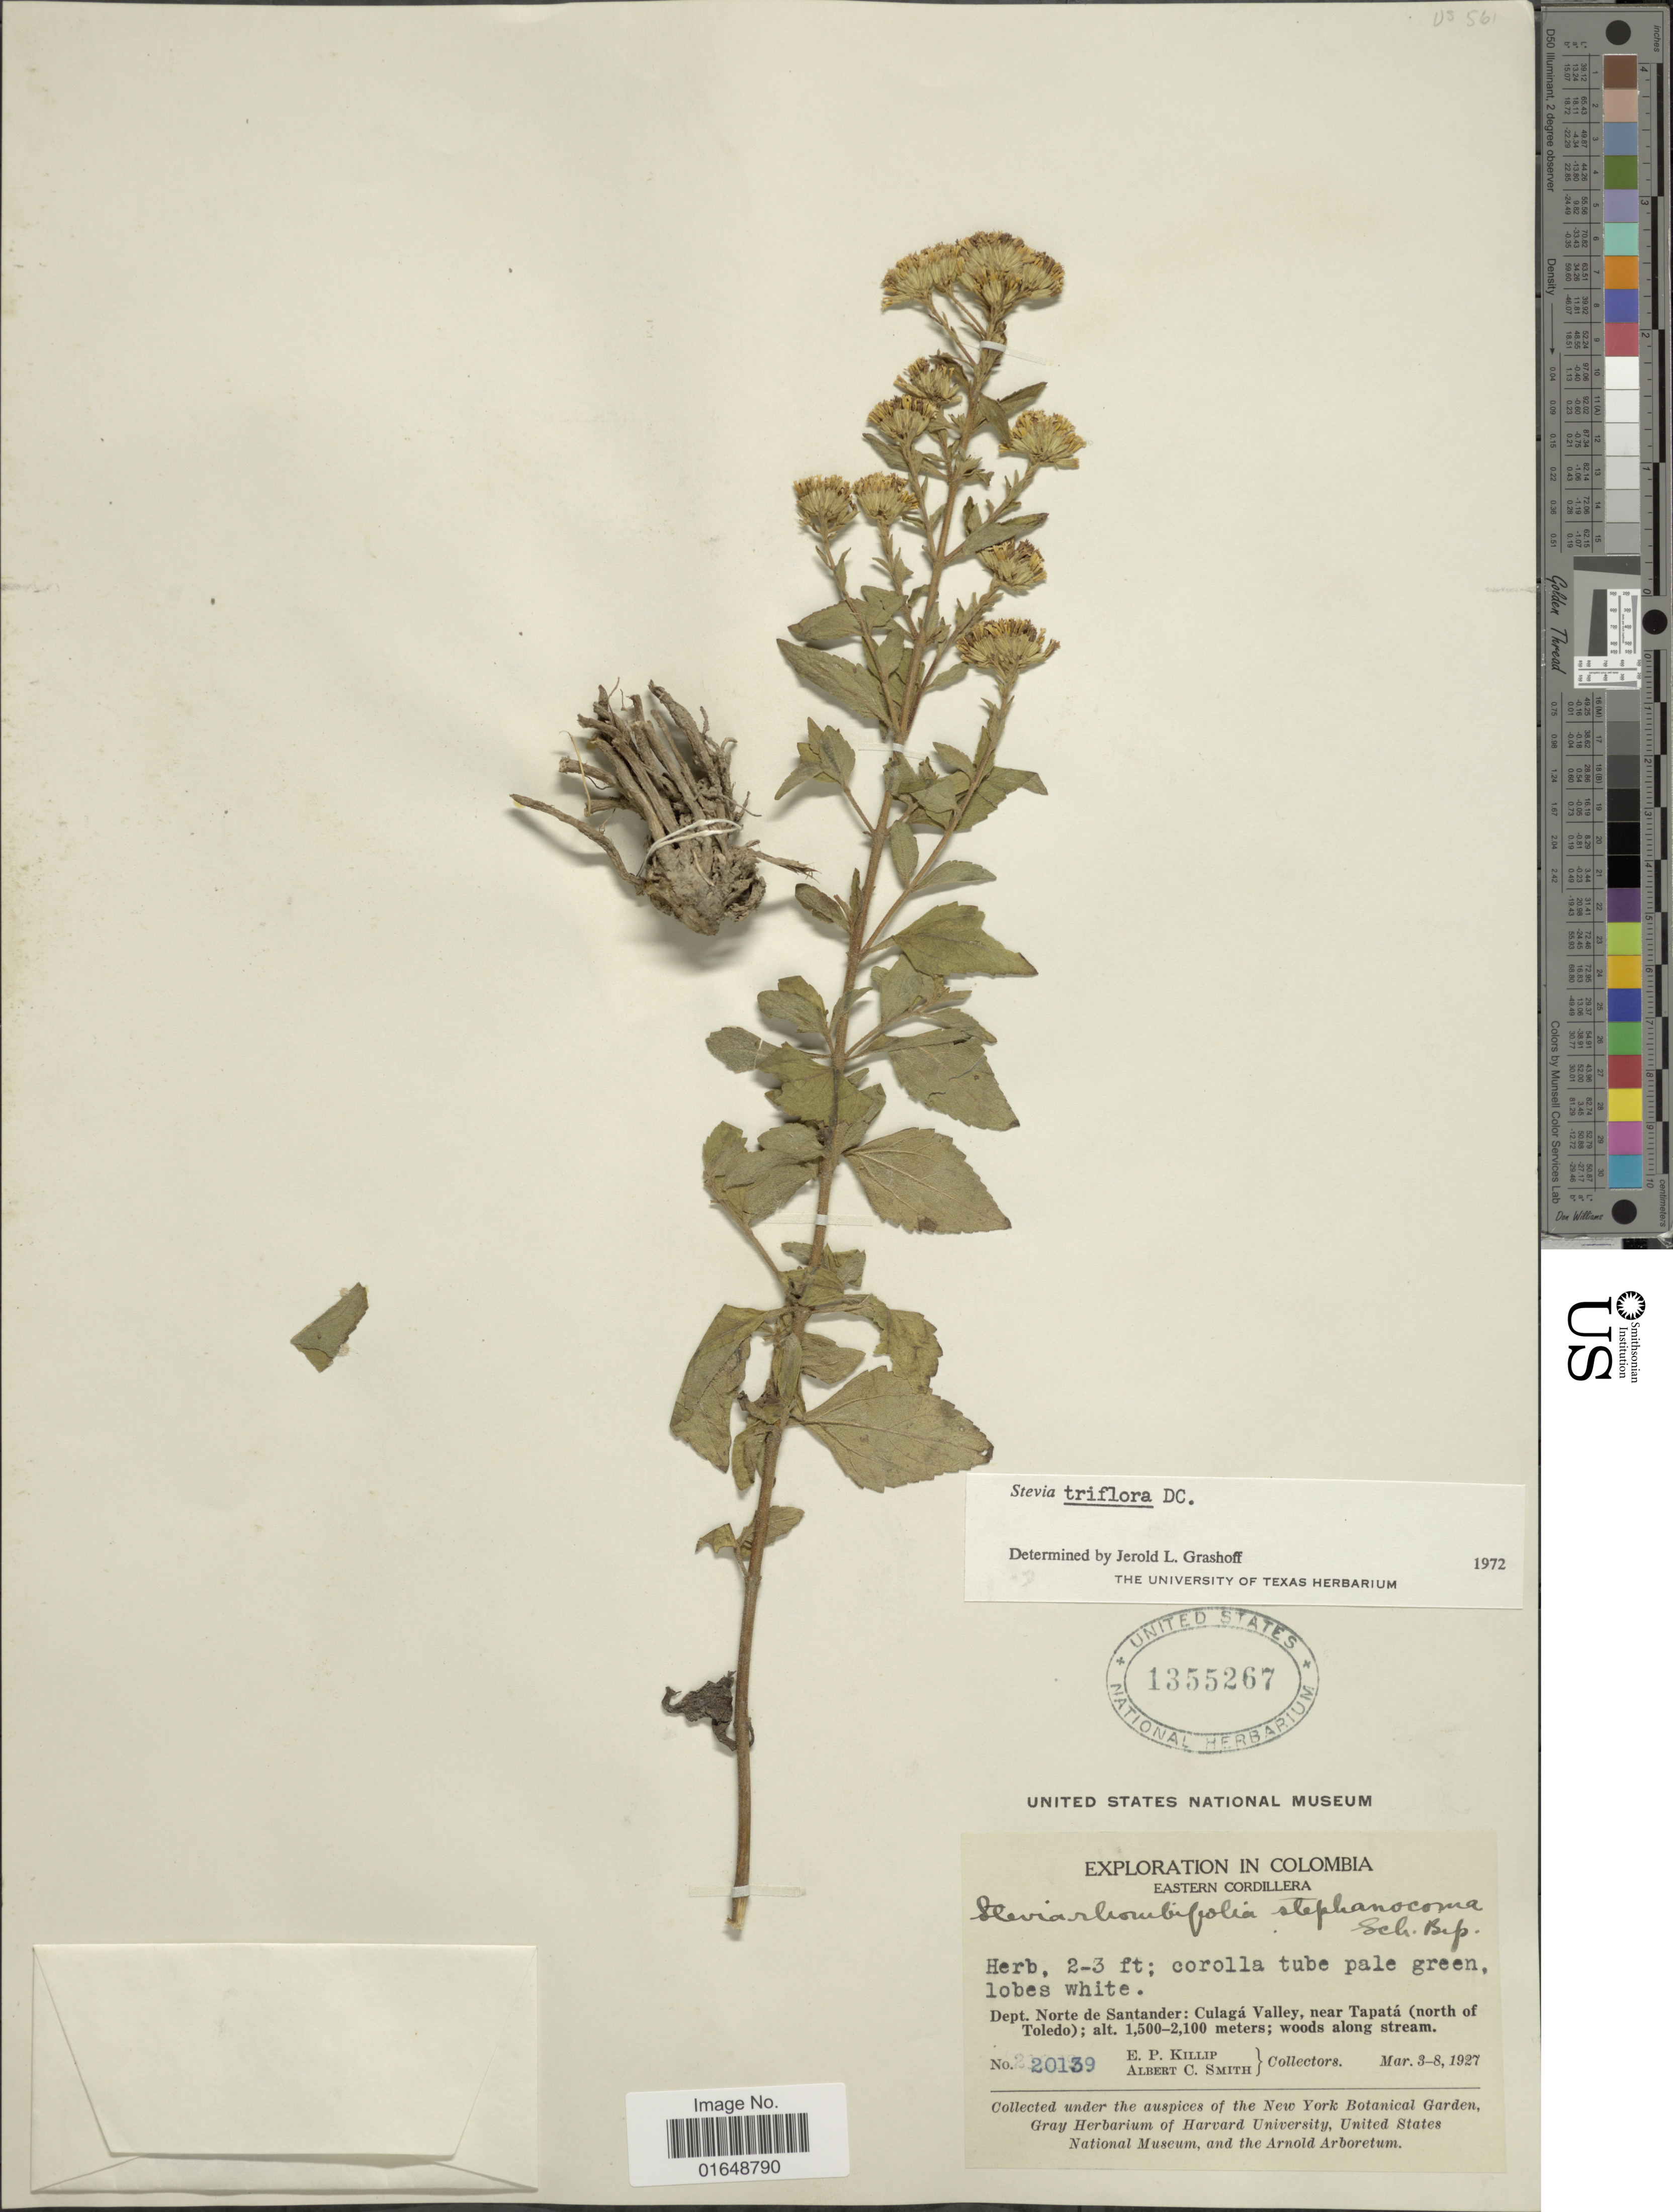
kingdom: Plantae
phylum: Tracheophyta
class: Magnoliopsida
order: Asterales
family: Asteraceae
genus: Stevia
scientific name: Stevia triflora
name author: DC.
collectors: E. P. Killip & A. C. Smith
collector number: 20139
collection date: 1927-03-03/1927-03-08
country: Colombia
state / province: Norte de Santander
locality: Eastern Cordillera. Dept. Norte de Santander: Culagá Valley, near Tapatá (north of Toledo)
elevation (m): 1500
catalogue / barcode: US 1355267